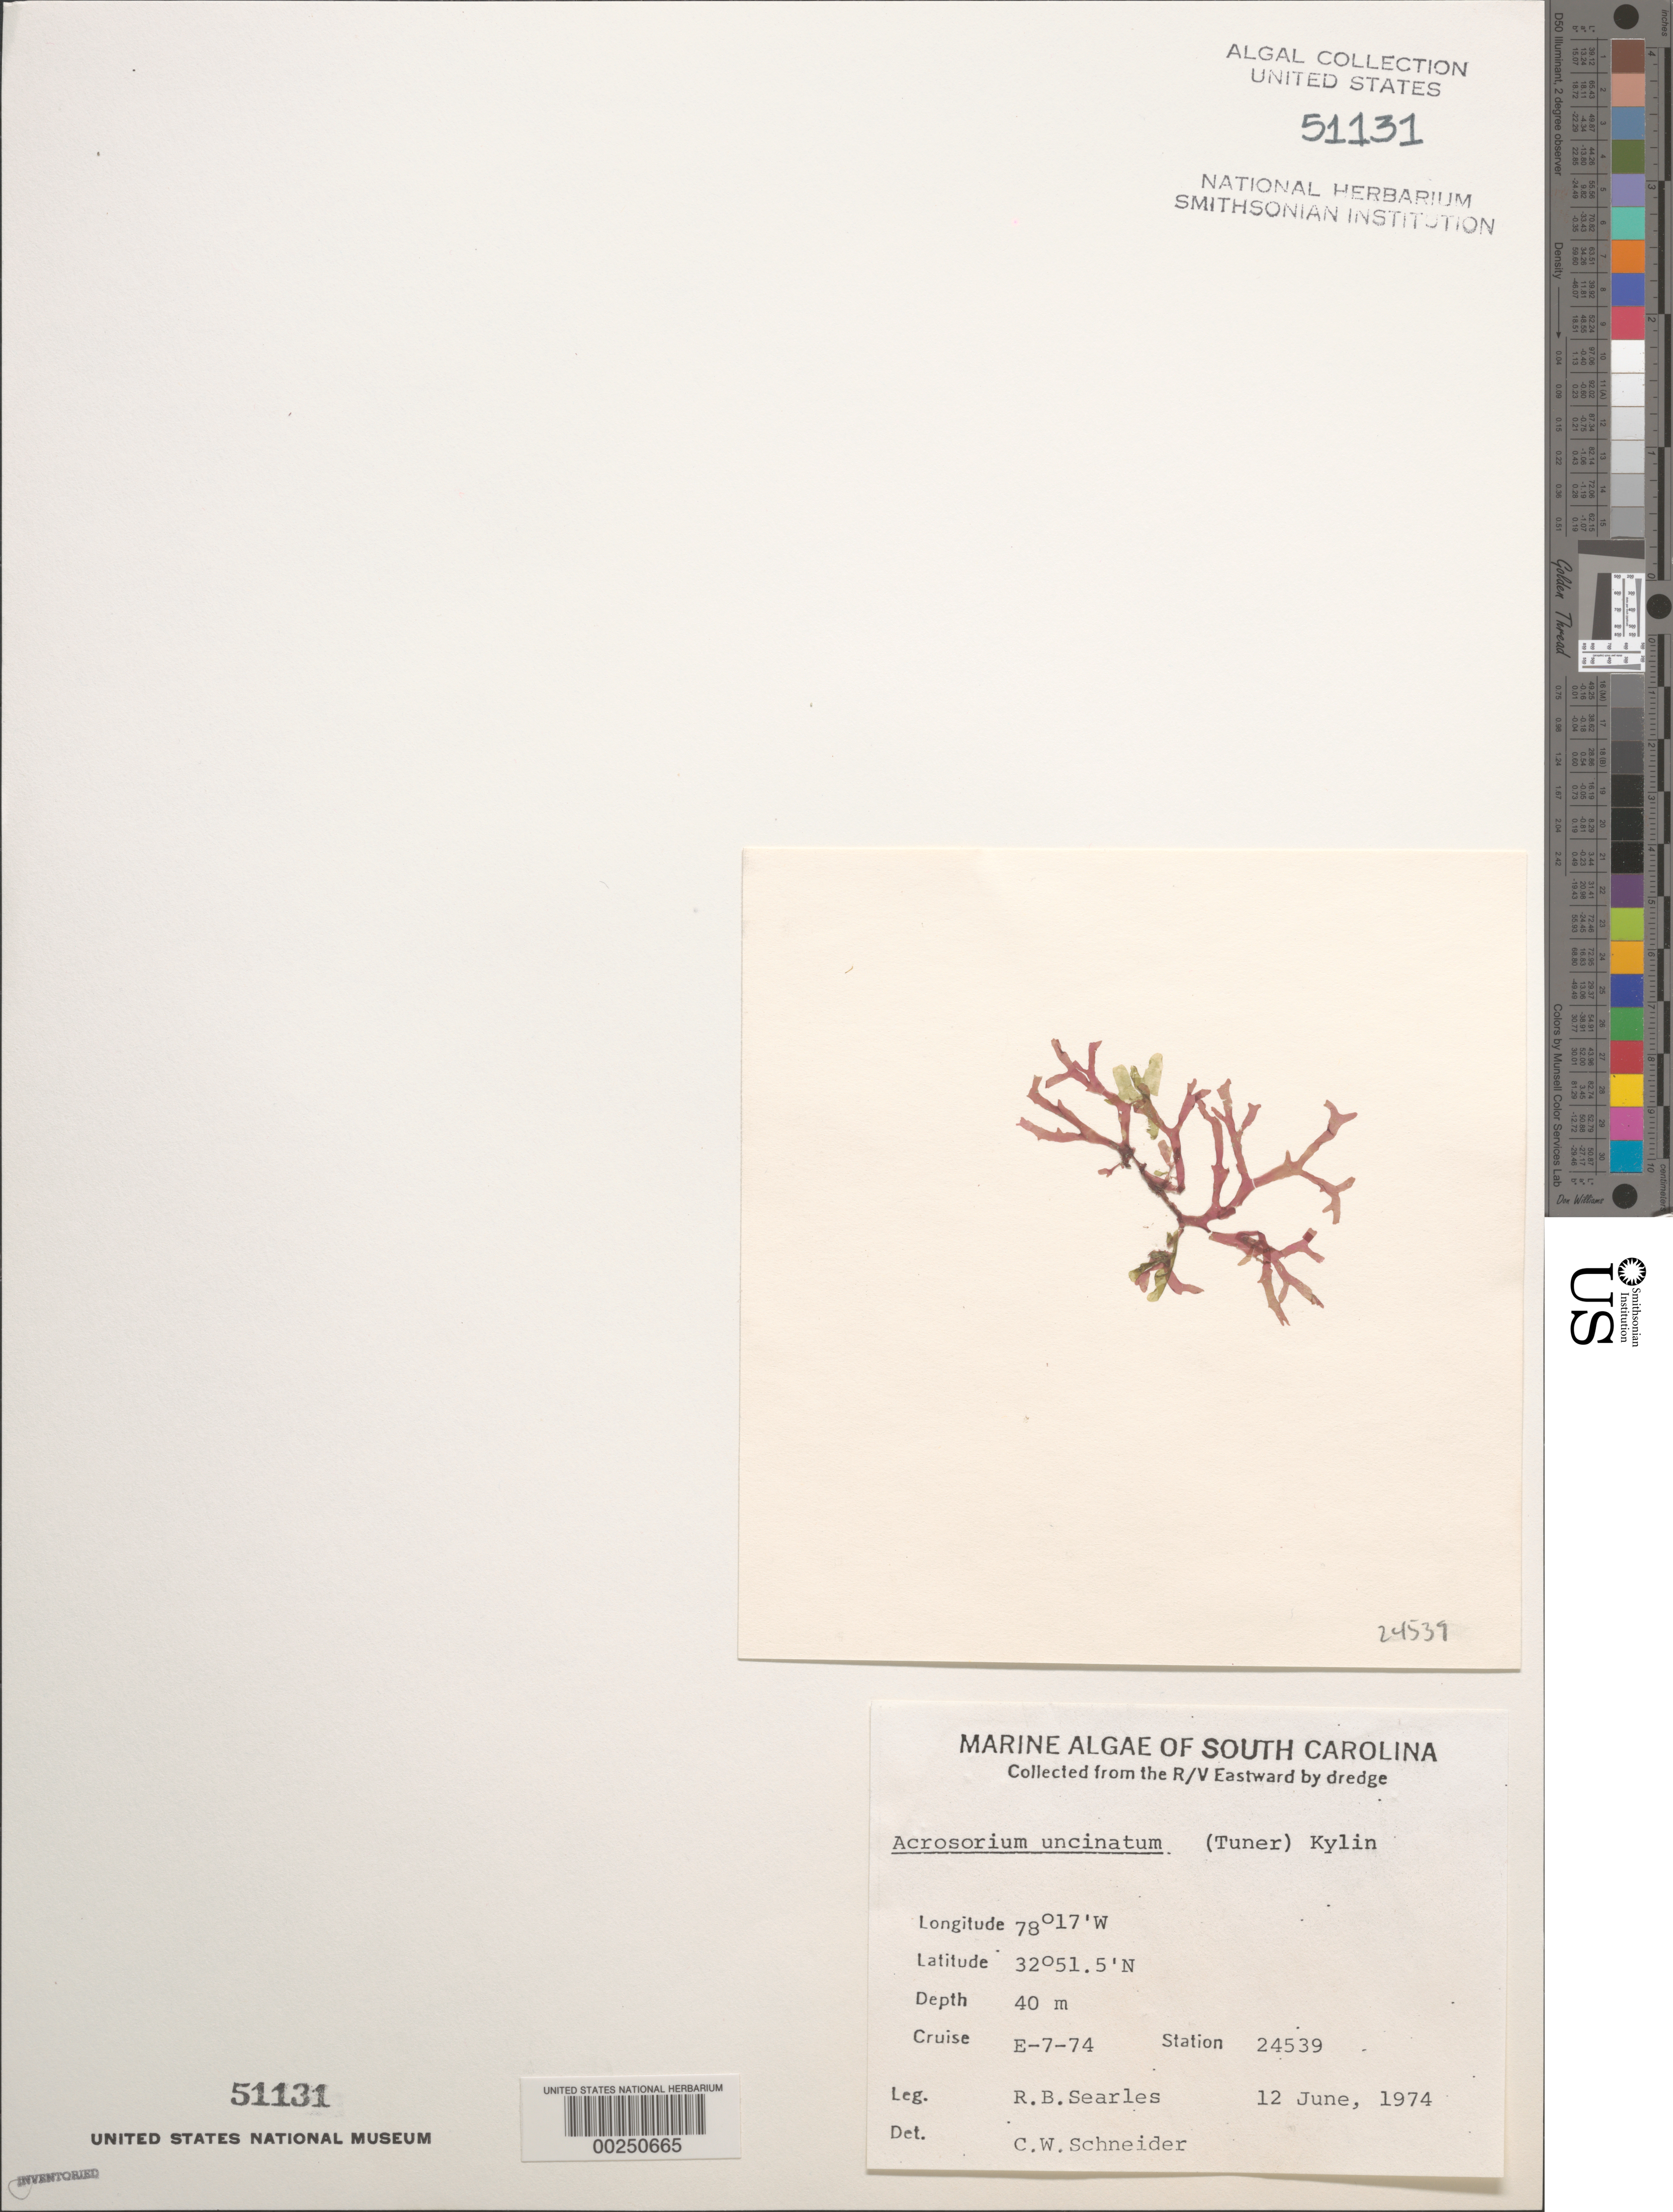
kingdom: Plantae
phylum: Rhodophyta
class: Florideophyceae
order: Ceramiales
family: Delesseriaceae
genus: Cryptopleura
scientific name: Cryptopleura ramosa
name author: (Huds.) L.M. Newton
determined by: Algae name updating Project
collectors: R. Searles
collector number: Station 24539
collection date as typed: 12 Jun 1974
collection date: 1974-06-12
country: United States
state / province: South Carolina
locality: Ocean off coast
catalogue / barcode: US 51131